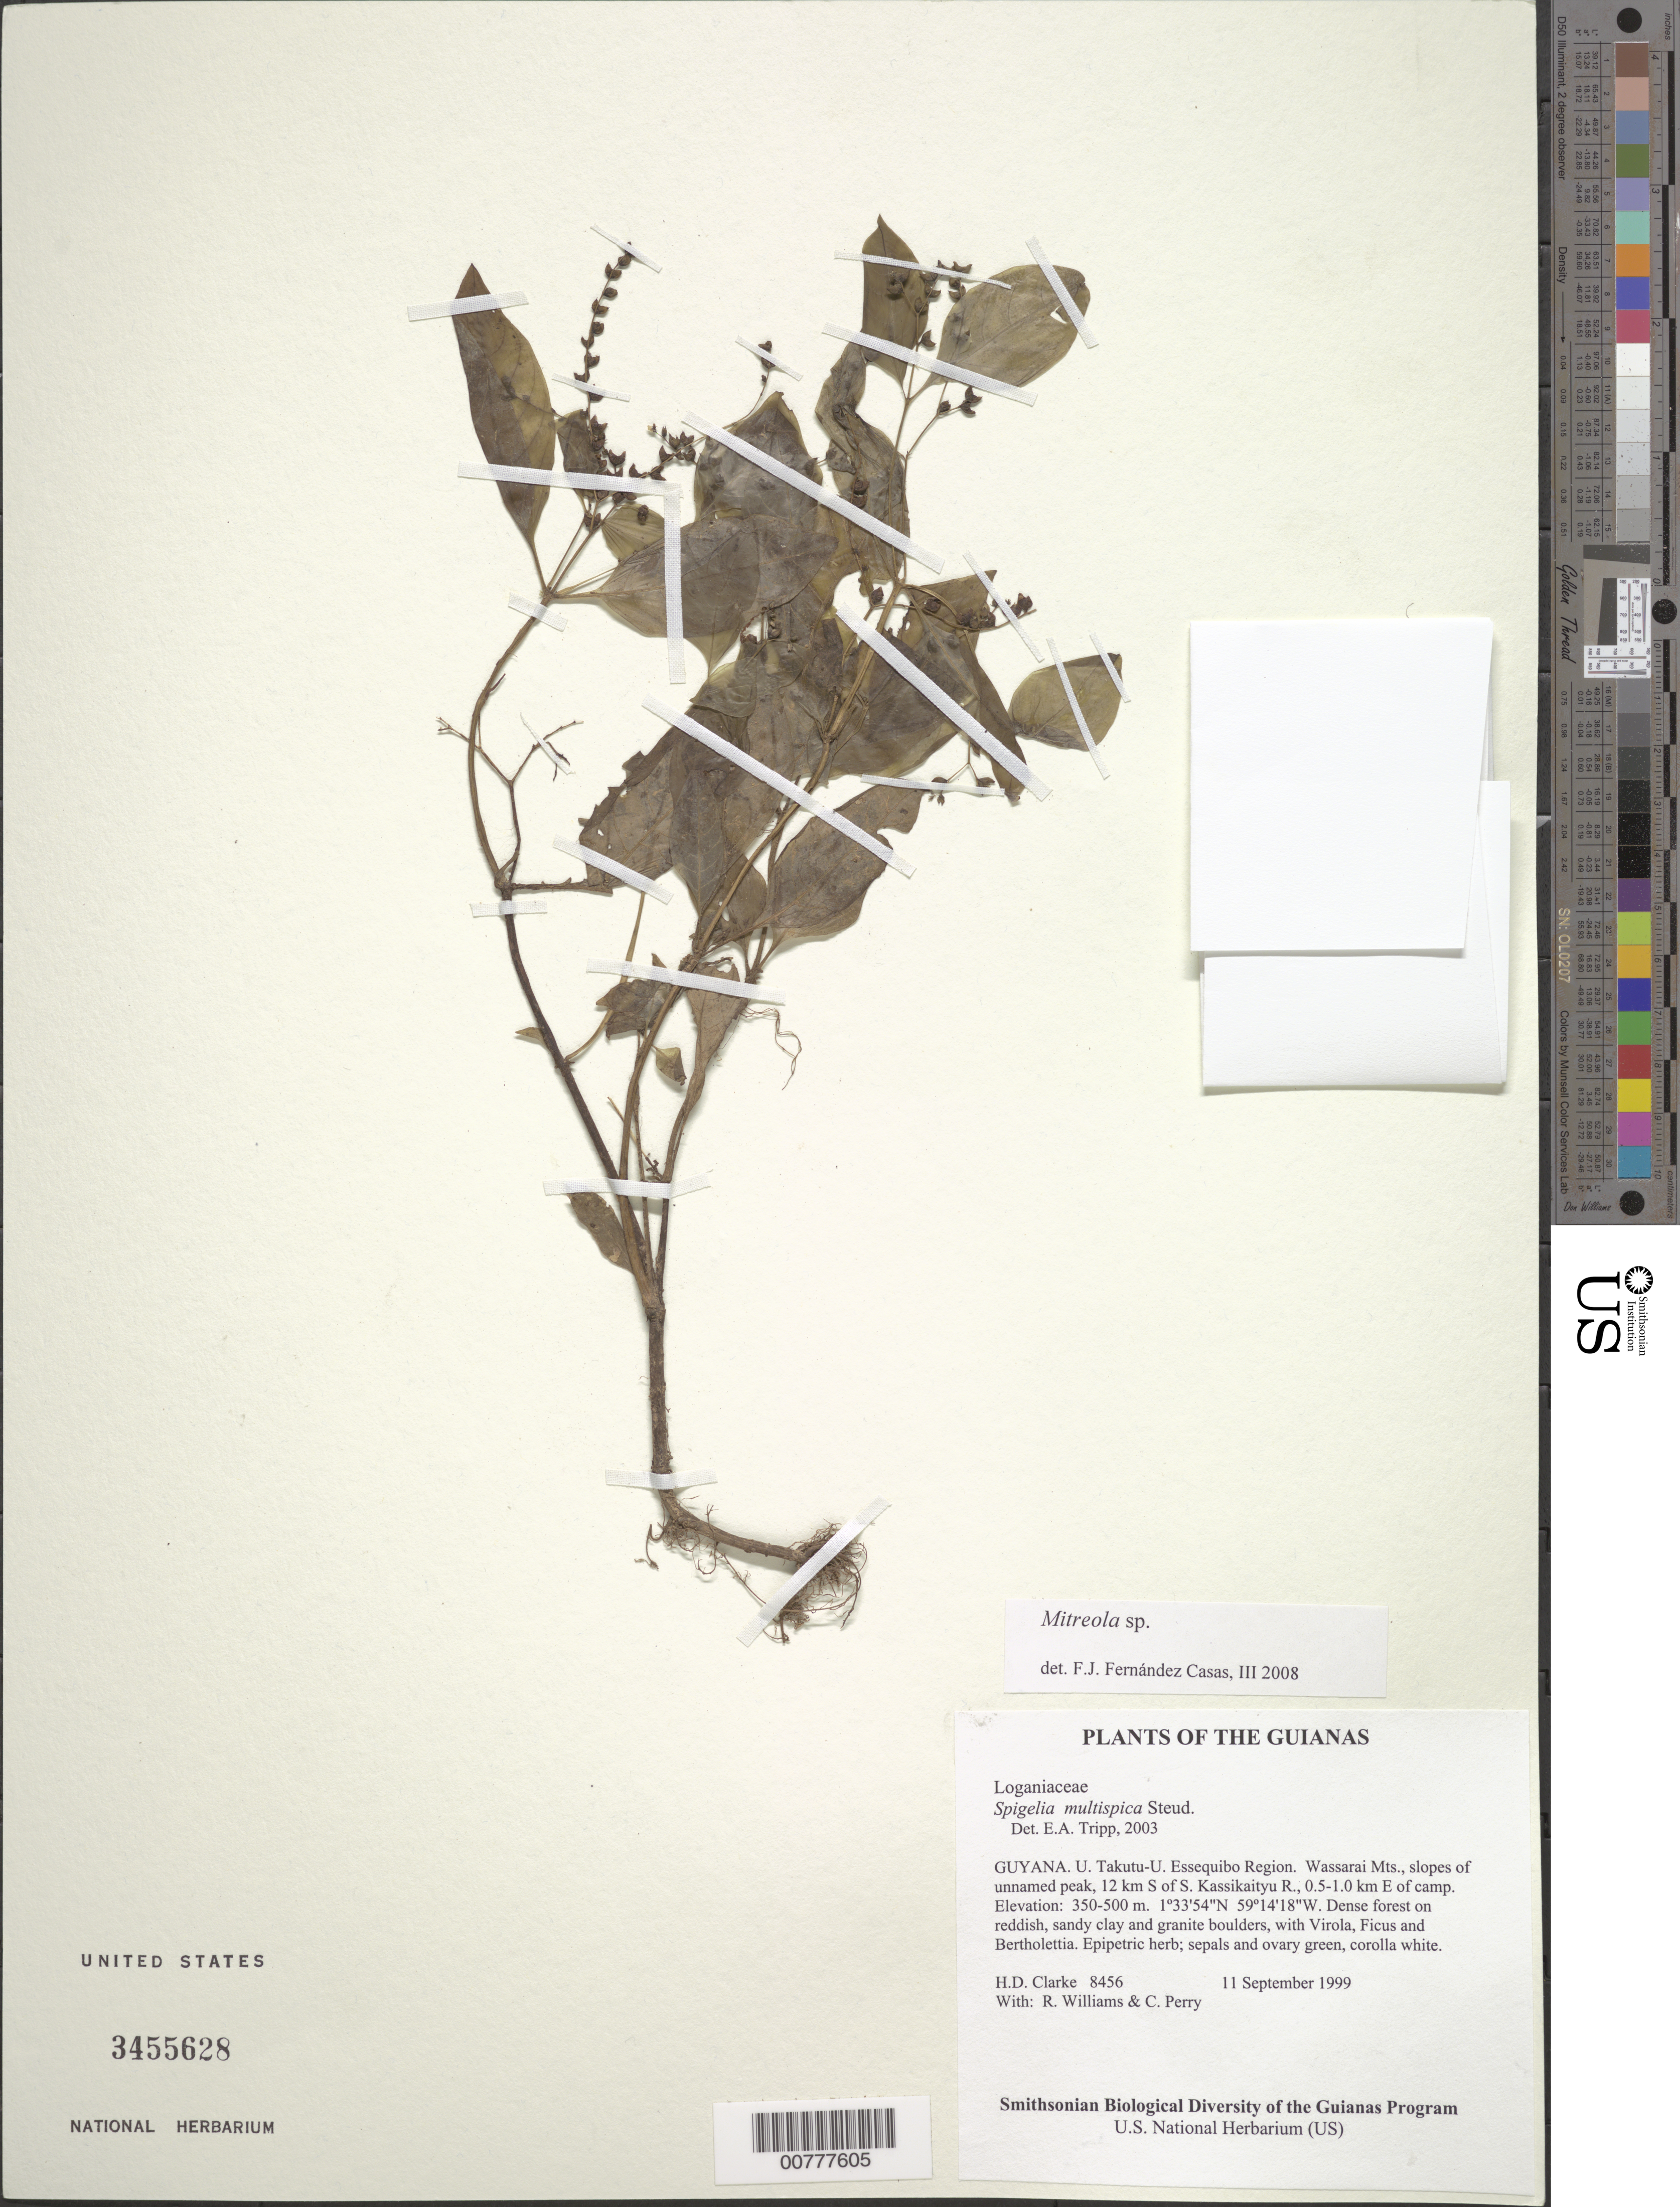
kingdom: Plantae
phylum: Tracheophyta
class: Magnoliopsida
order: Gentianales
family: Loganiaceae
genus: Mitreola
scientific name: Mitreola sp.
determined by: Fernández Casas, F. J.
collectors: H. D. Clarke, R. Williams & C. Perry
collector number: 8456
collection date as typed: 11 September 1999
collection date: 1999-09-11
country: Guyana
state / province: U. Takutu-U. Essequibo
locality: Wassarai Mts., slopes of unnamed peak, 12 km S of S. Kassikaityu R., 0.5-1.0 km E of camp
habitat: Dense forest on reddish, sandy clay and granite boulders, with Virola, Ficus and Bertholettia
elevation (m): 350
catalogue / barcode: US 3455628